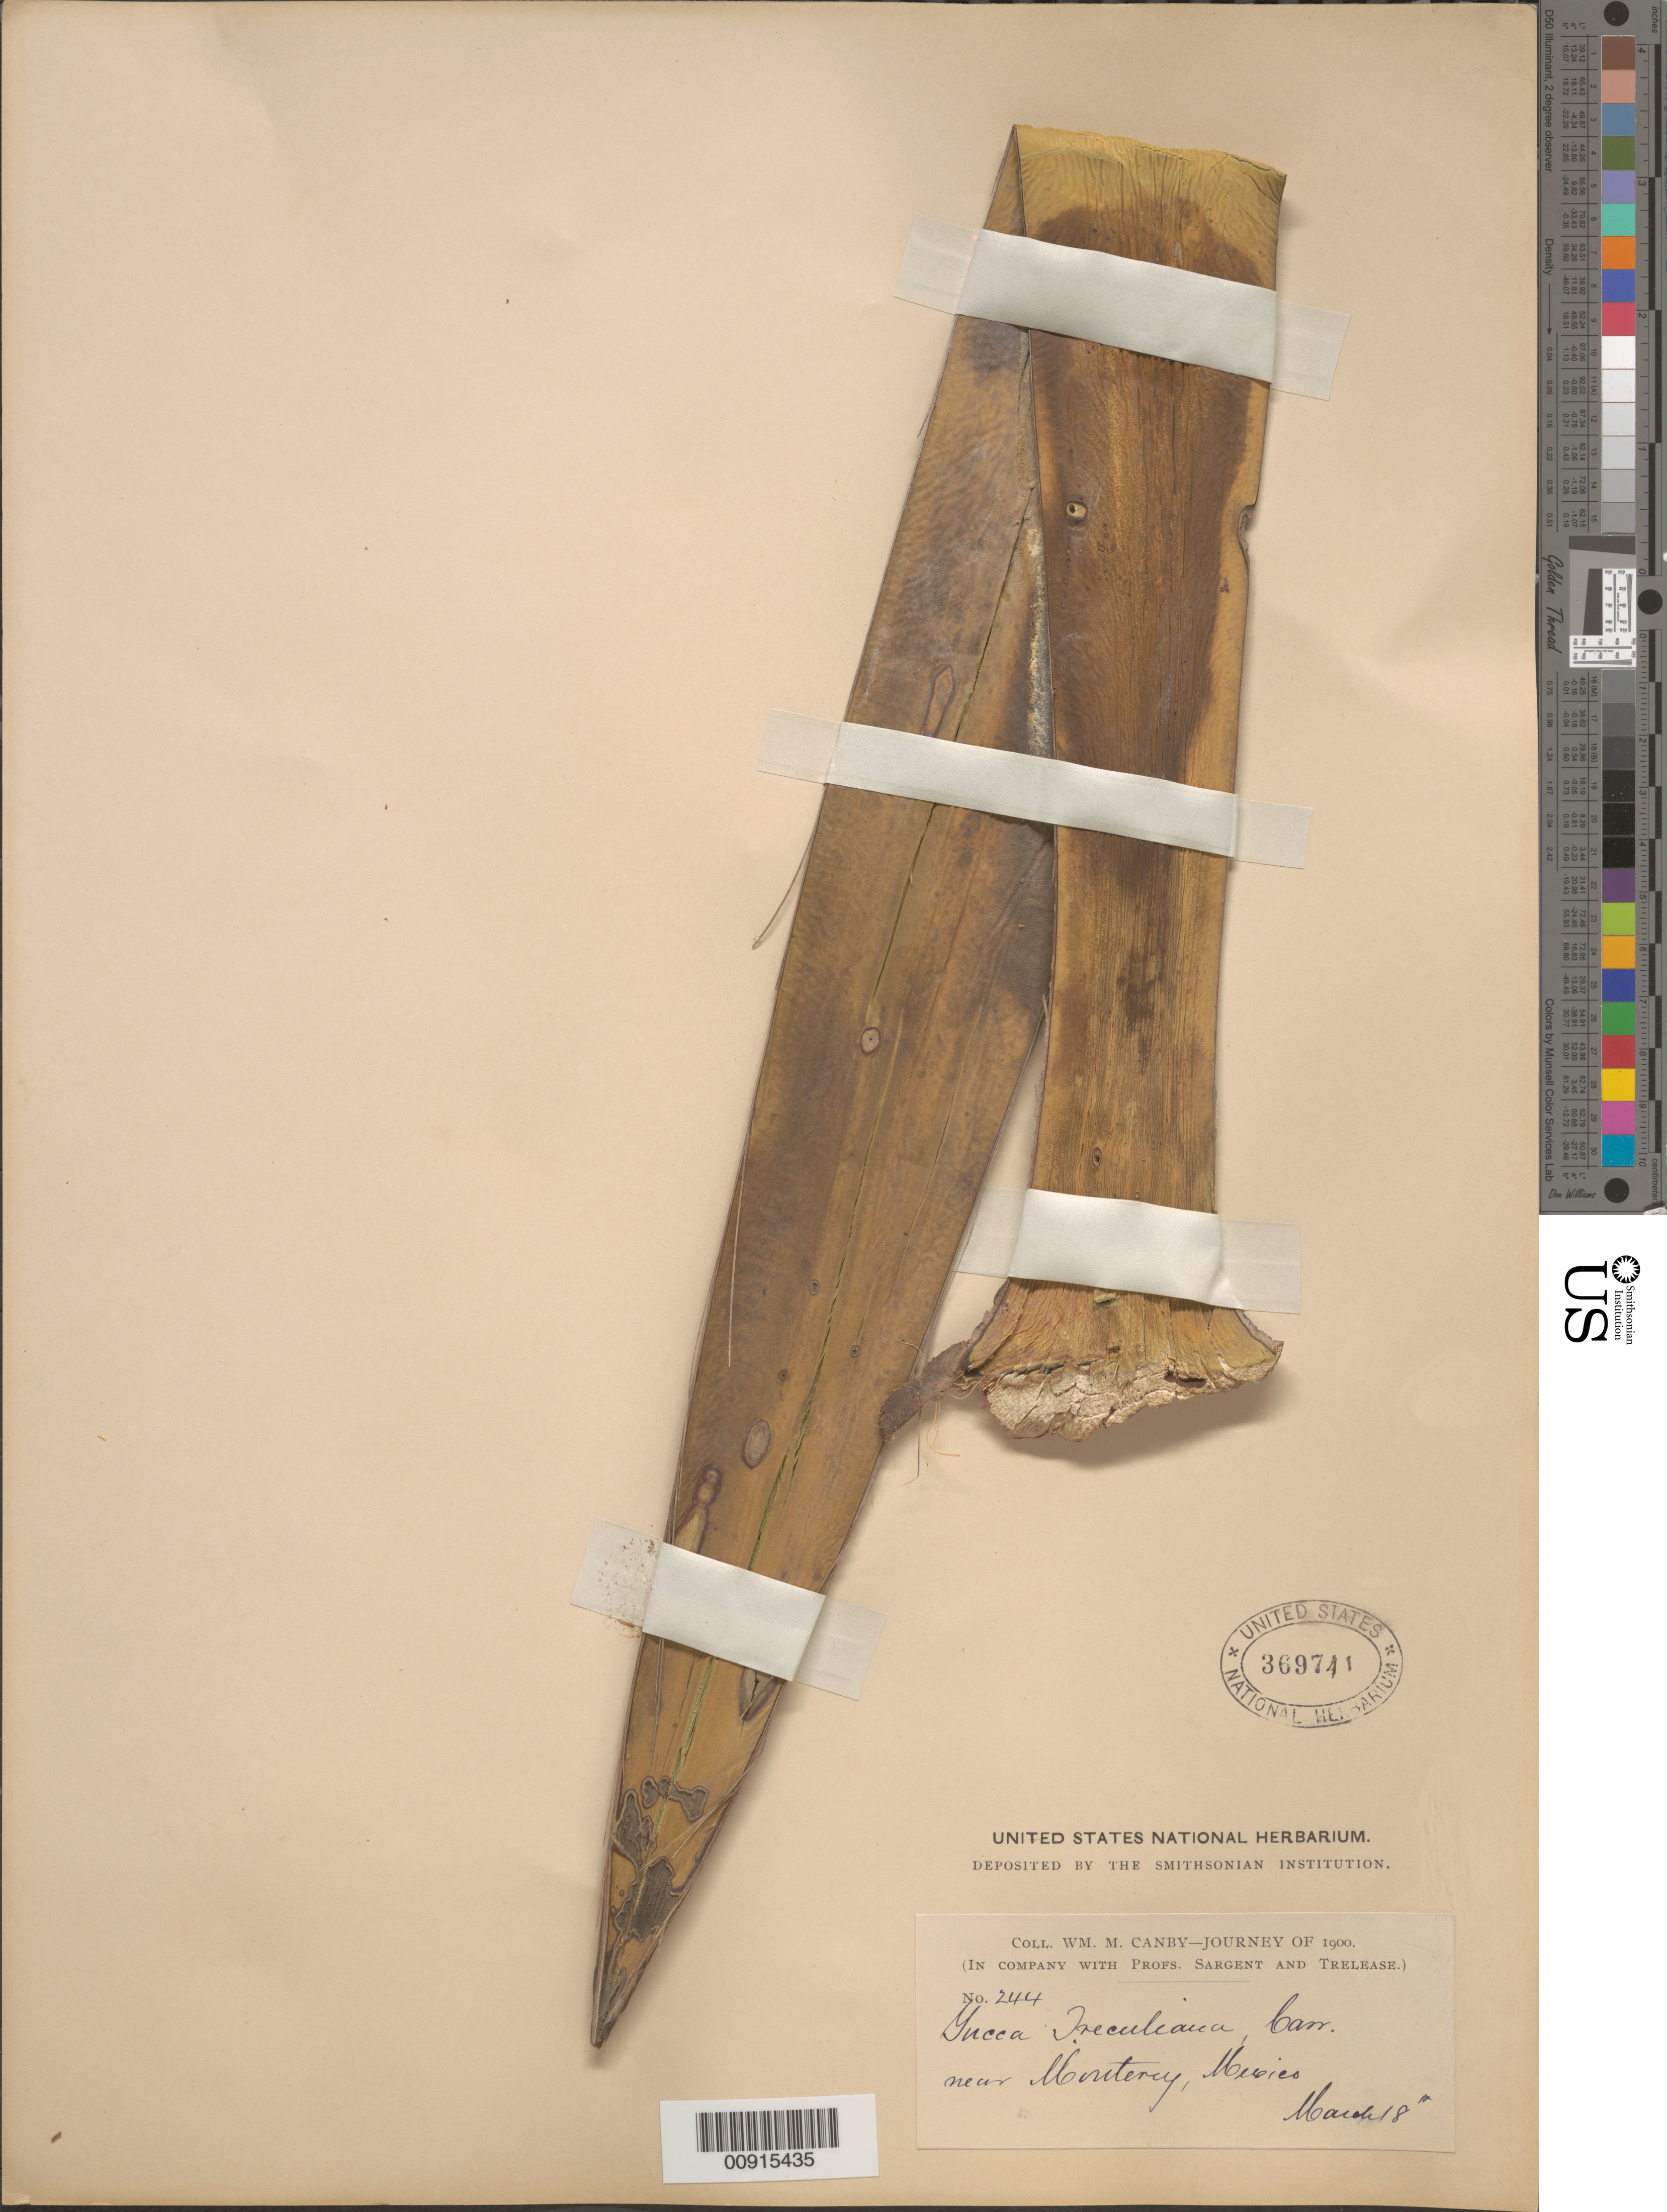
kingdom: Plantae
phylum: Tracheophyta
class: Liliopsida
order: Asparagales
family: Asparagaceae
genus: Yucca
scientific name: Yucca treculeana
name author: Carrière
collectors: W. M. Canby, -- Sargent & -- Trelease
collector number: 244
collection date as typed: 18 Mar 1900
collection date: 1900-03-18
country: Mexico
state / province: Nuevo León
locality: Near Monterey [sic].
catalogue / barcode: US 369741